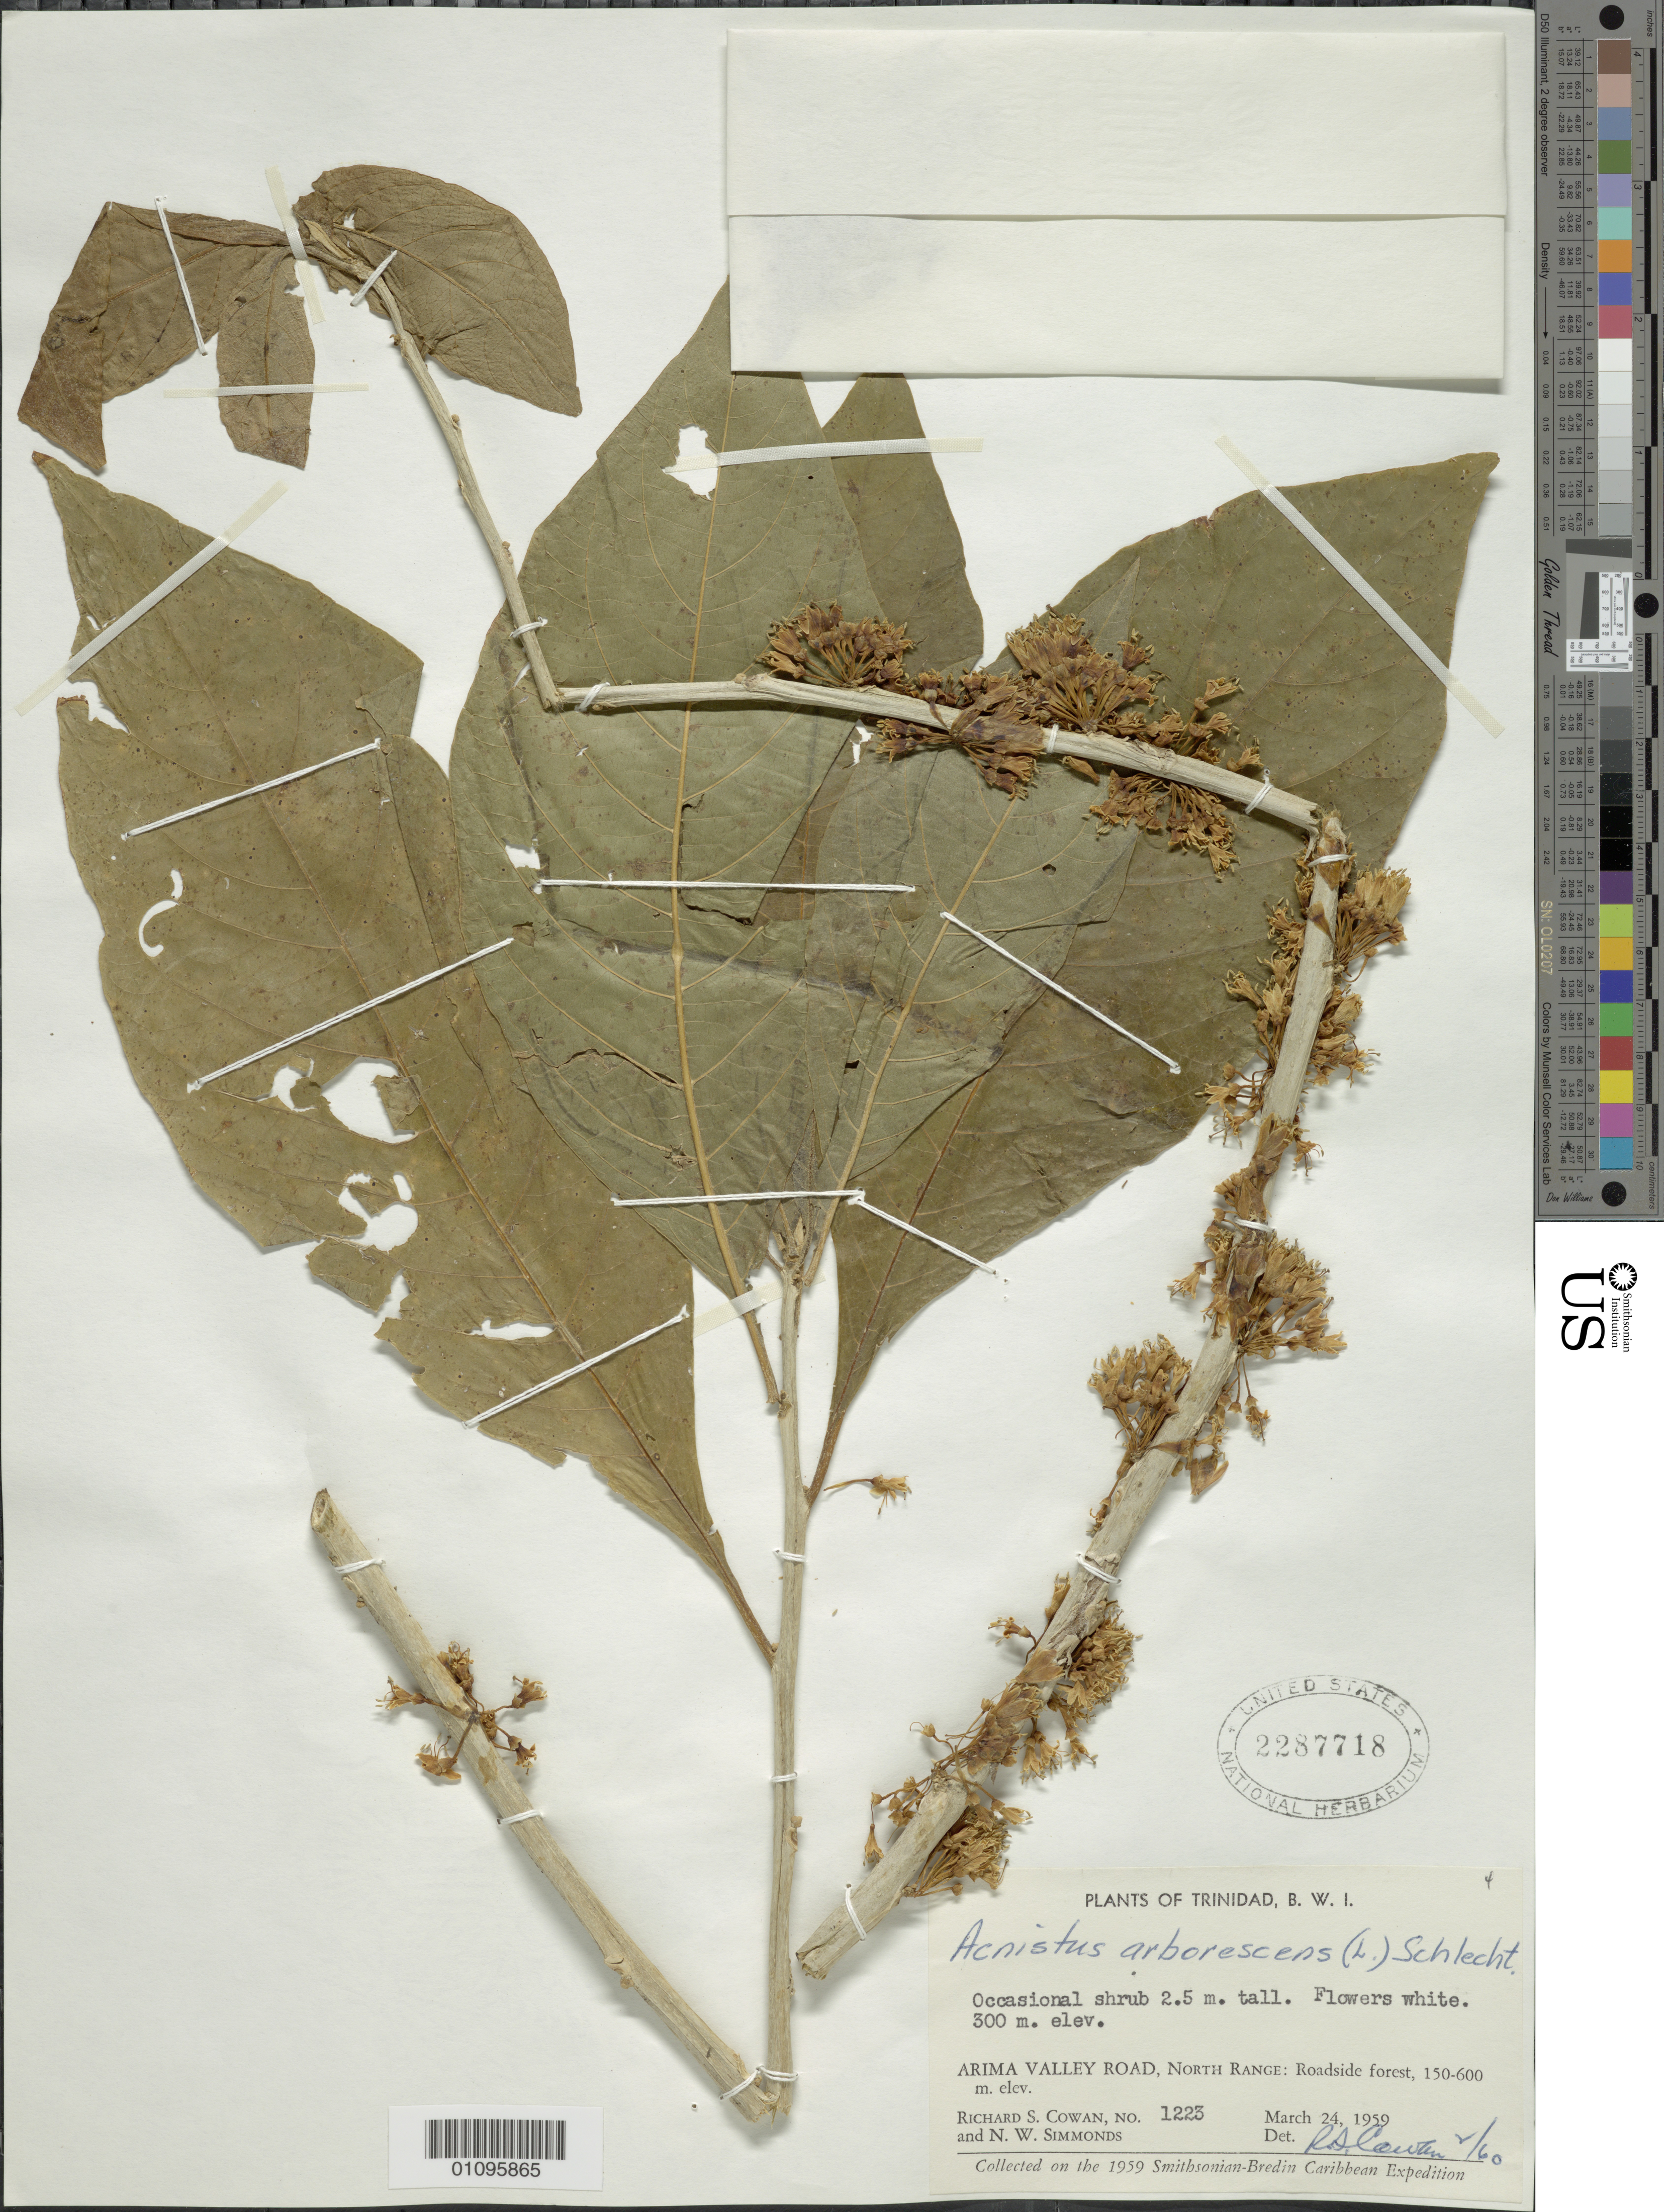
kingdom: Plantae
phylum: Tracheophyta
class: Magnoliopsida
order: Solanales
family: Solanaceae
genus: Acnistus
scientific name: Acnistus arborescens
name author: (L.) Schltdl.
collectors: R. S. Cowan & N. W. Simmonds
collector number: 1223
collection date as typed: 24 Mar 1959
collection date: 1959-03-24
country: Trinidad and Tobago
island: Trinidad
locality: Arima Valley Road, North Range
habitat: Roadside forest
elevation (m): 300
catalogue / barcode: US 2287718